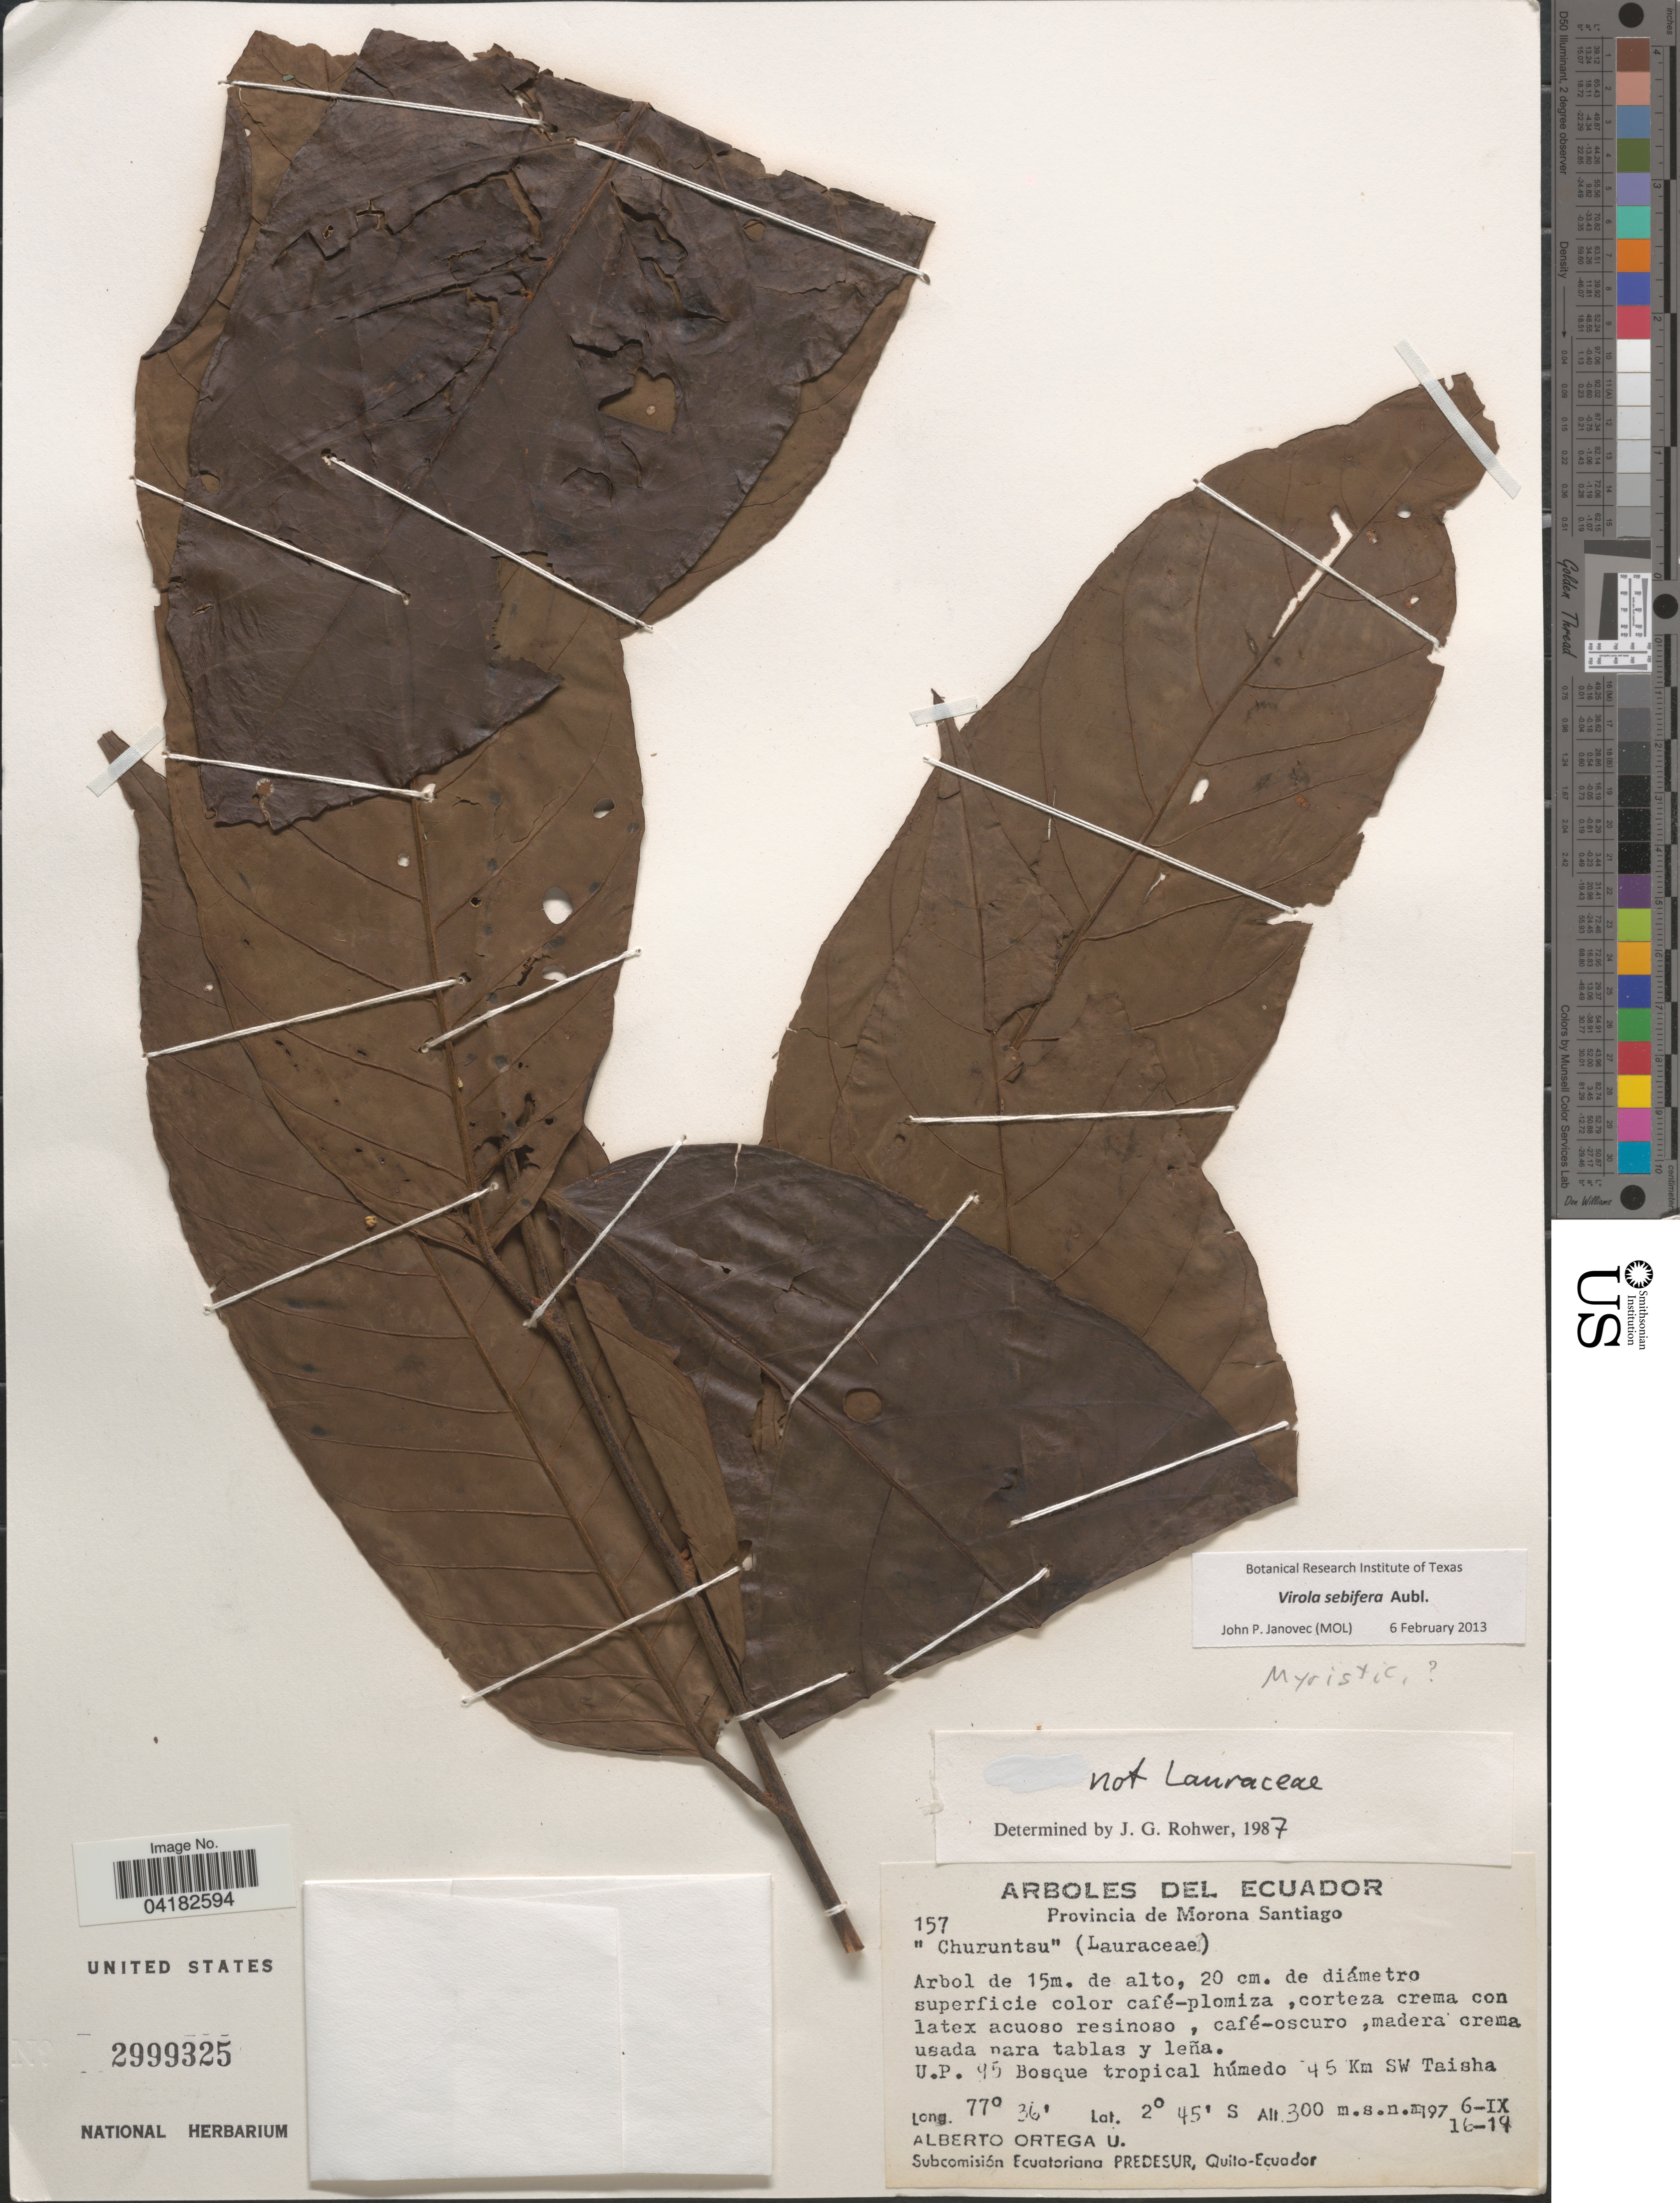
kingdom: Plantae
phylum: Tracheophyta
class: Magnoliopsida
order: Magnoliales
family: Myristicaceae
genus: Virola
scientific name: Virola sebifera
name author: Aubl.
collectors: A. Ortega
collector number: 157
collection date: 1976-09-16/1976-09-19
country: Ecuador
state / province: Morona-Santiago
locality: U.P. 95 Bosque tropical húmedo 45 Km SW Taisha.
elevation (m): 300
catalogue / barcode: US 2999325